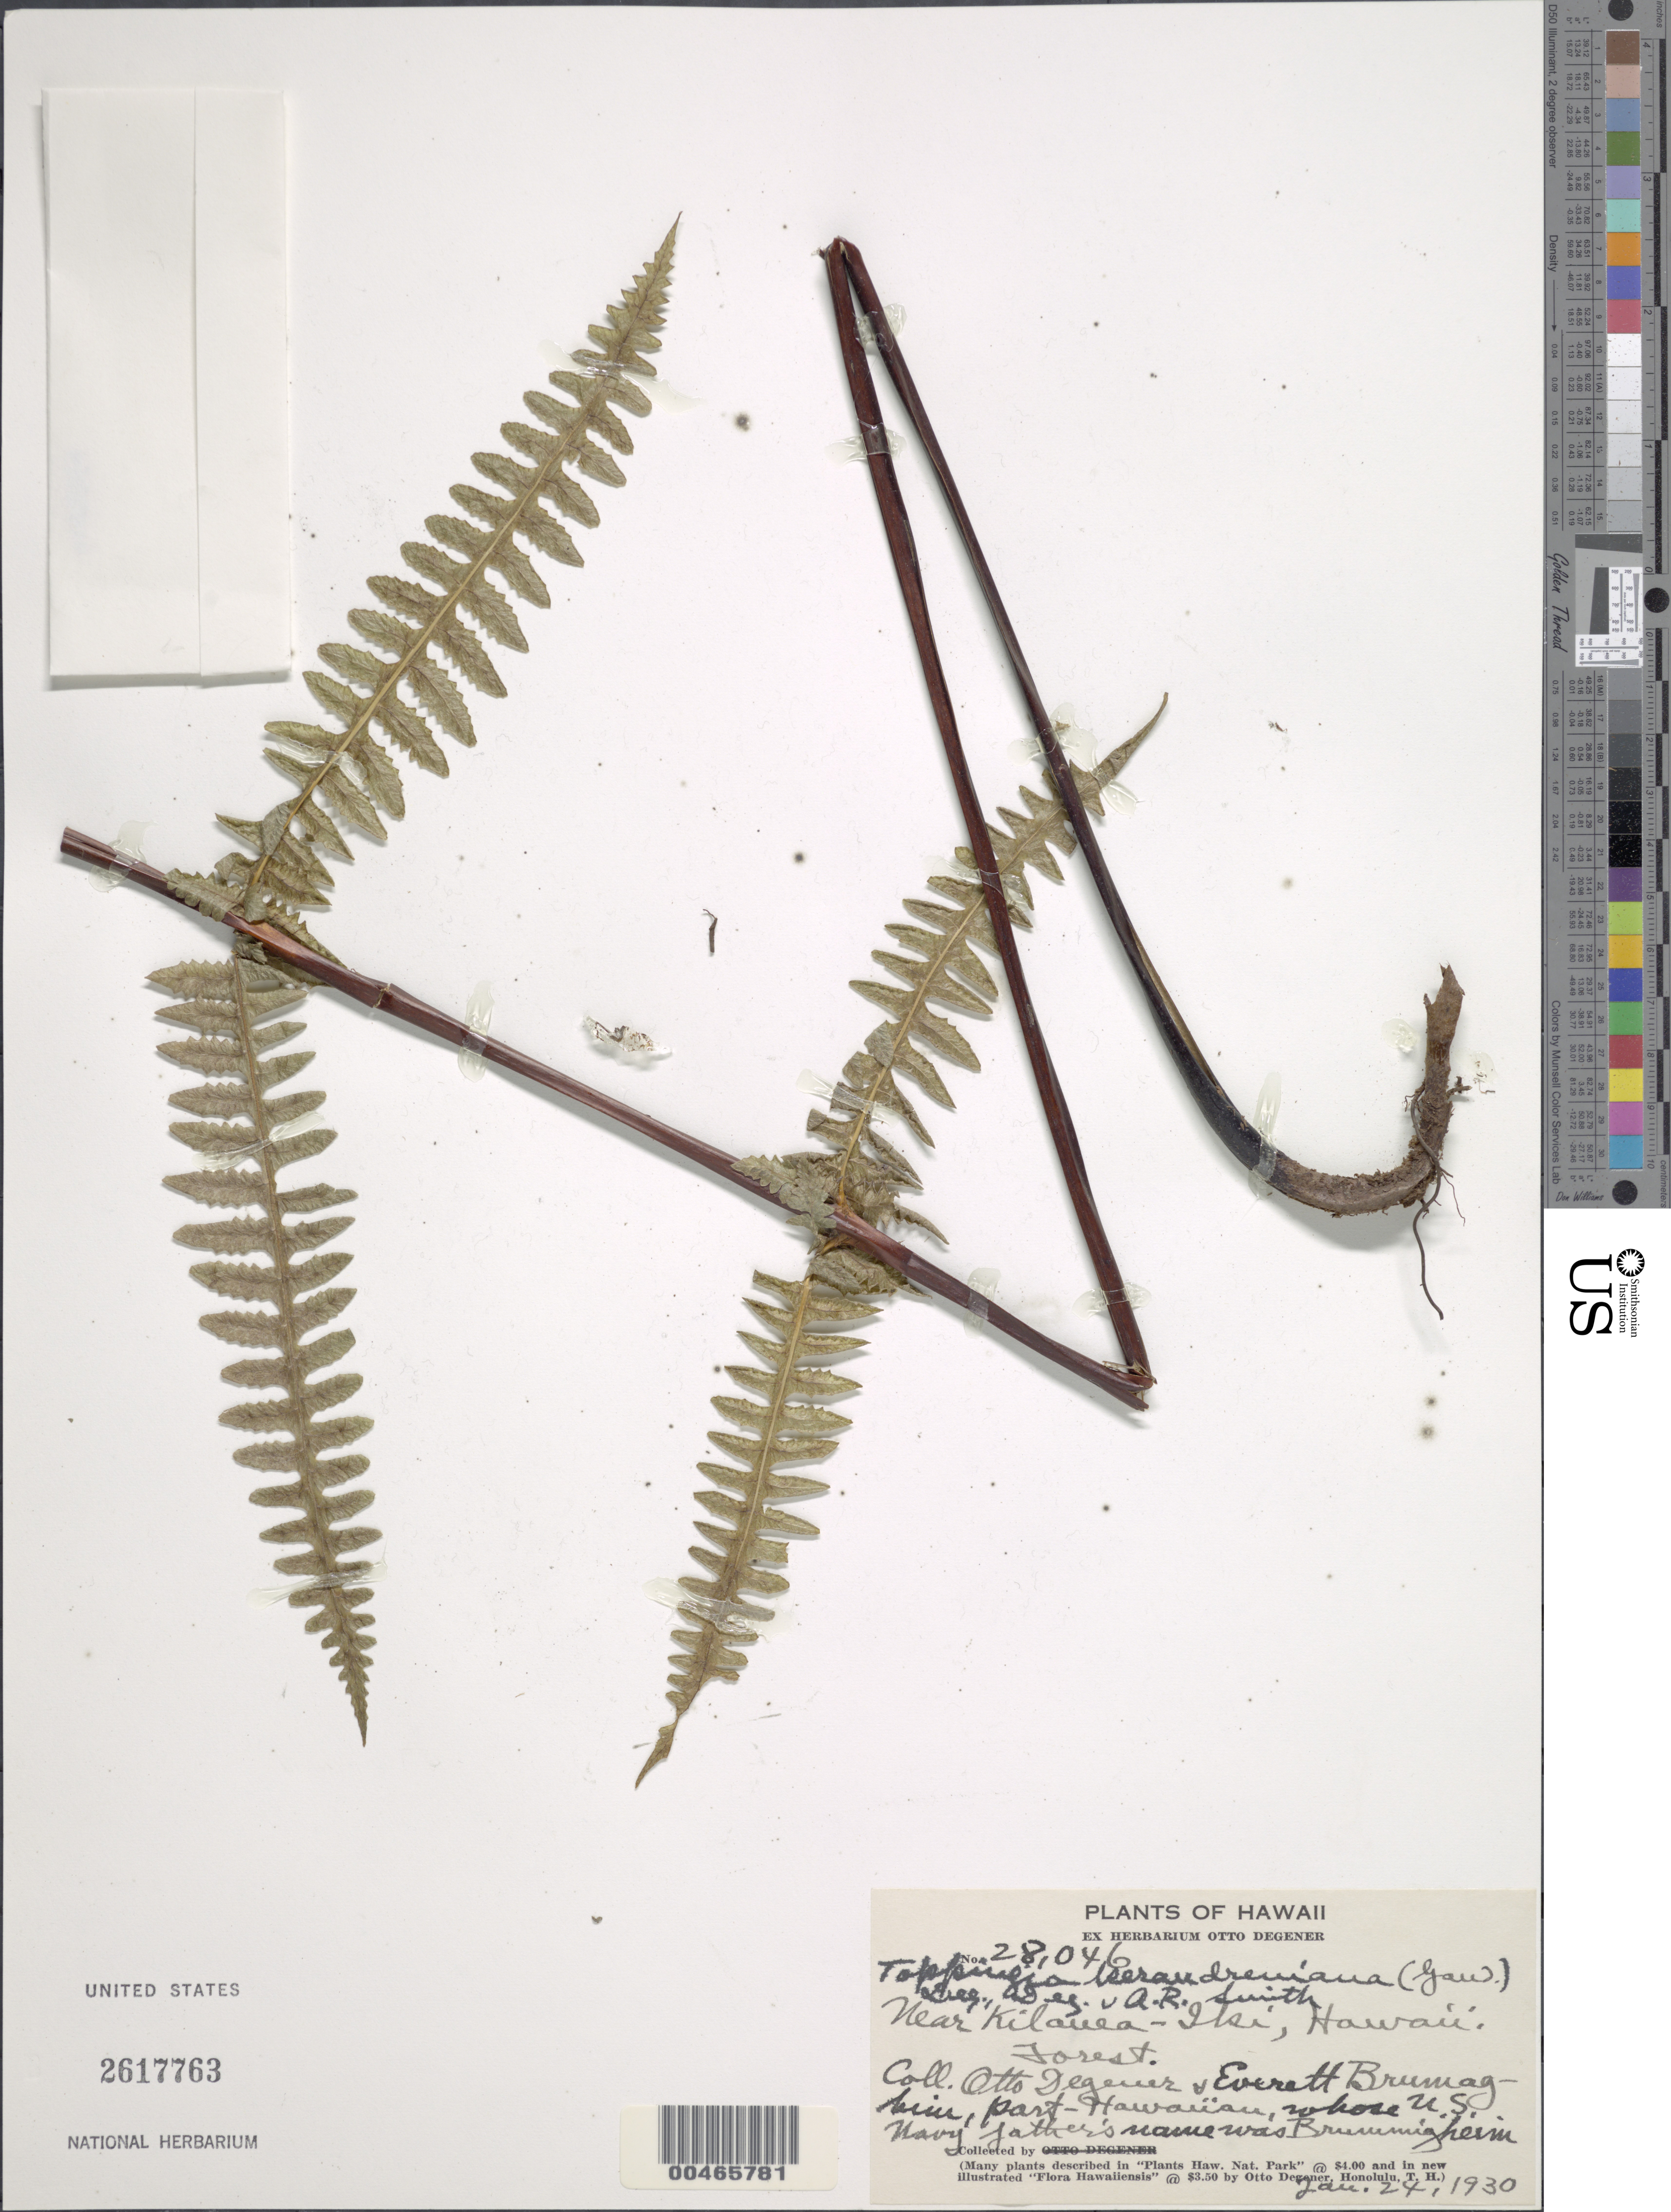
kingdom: Plantae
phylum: Tracheophyta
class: Polypodiopsida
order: Polypodiales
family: Thelypteridaceae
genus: Pseudophegopteris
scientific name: Pseudophegopteris keraudreniana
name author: (Gaudich.) Holttum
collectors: O. Degener & E. Brumaghim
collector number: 28046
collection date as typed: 24 Jan 1930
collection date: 1930-01-24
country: United States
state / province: Hawaii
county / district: Hawaii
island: Hawaii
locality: Near Kilauea-Iki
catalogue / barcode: US 2617763